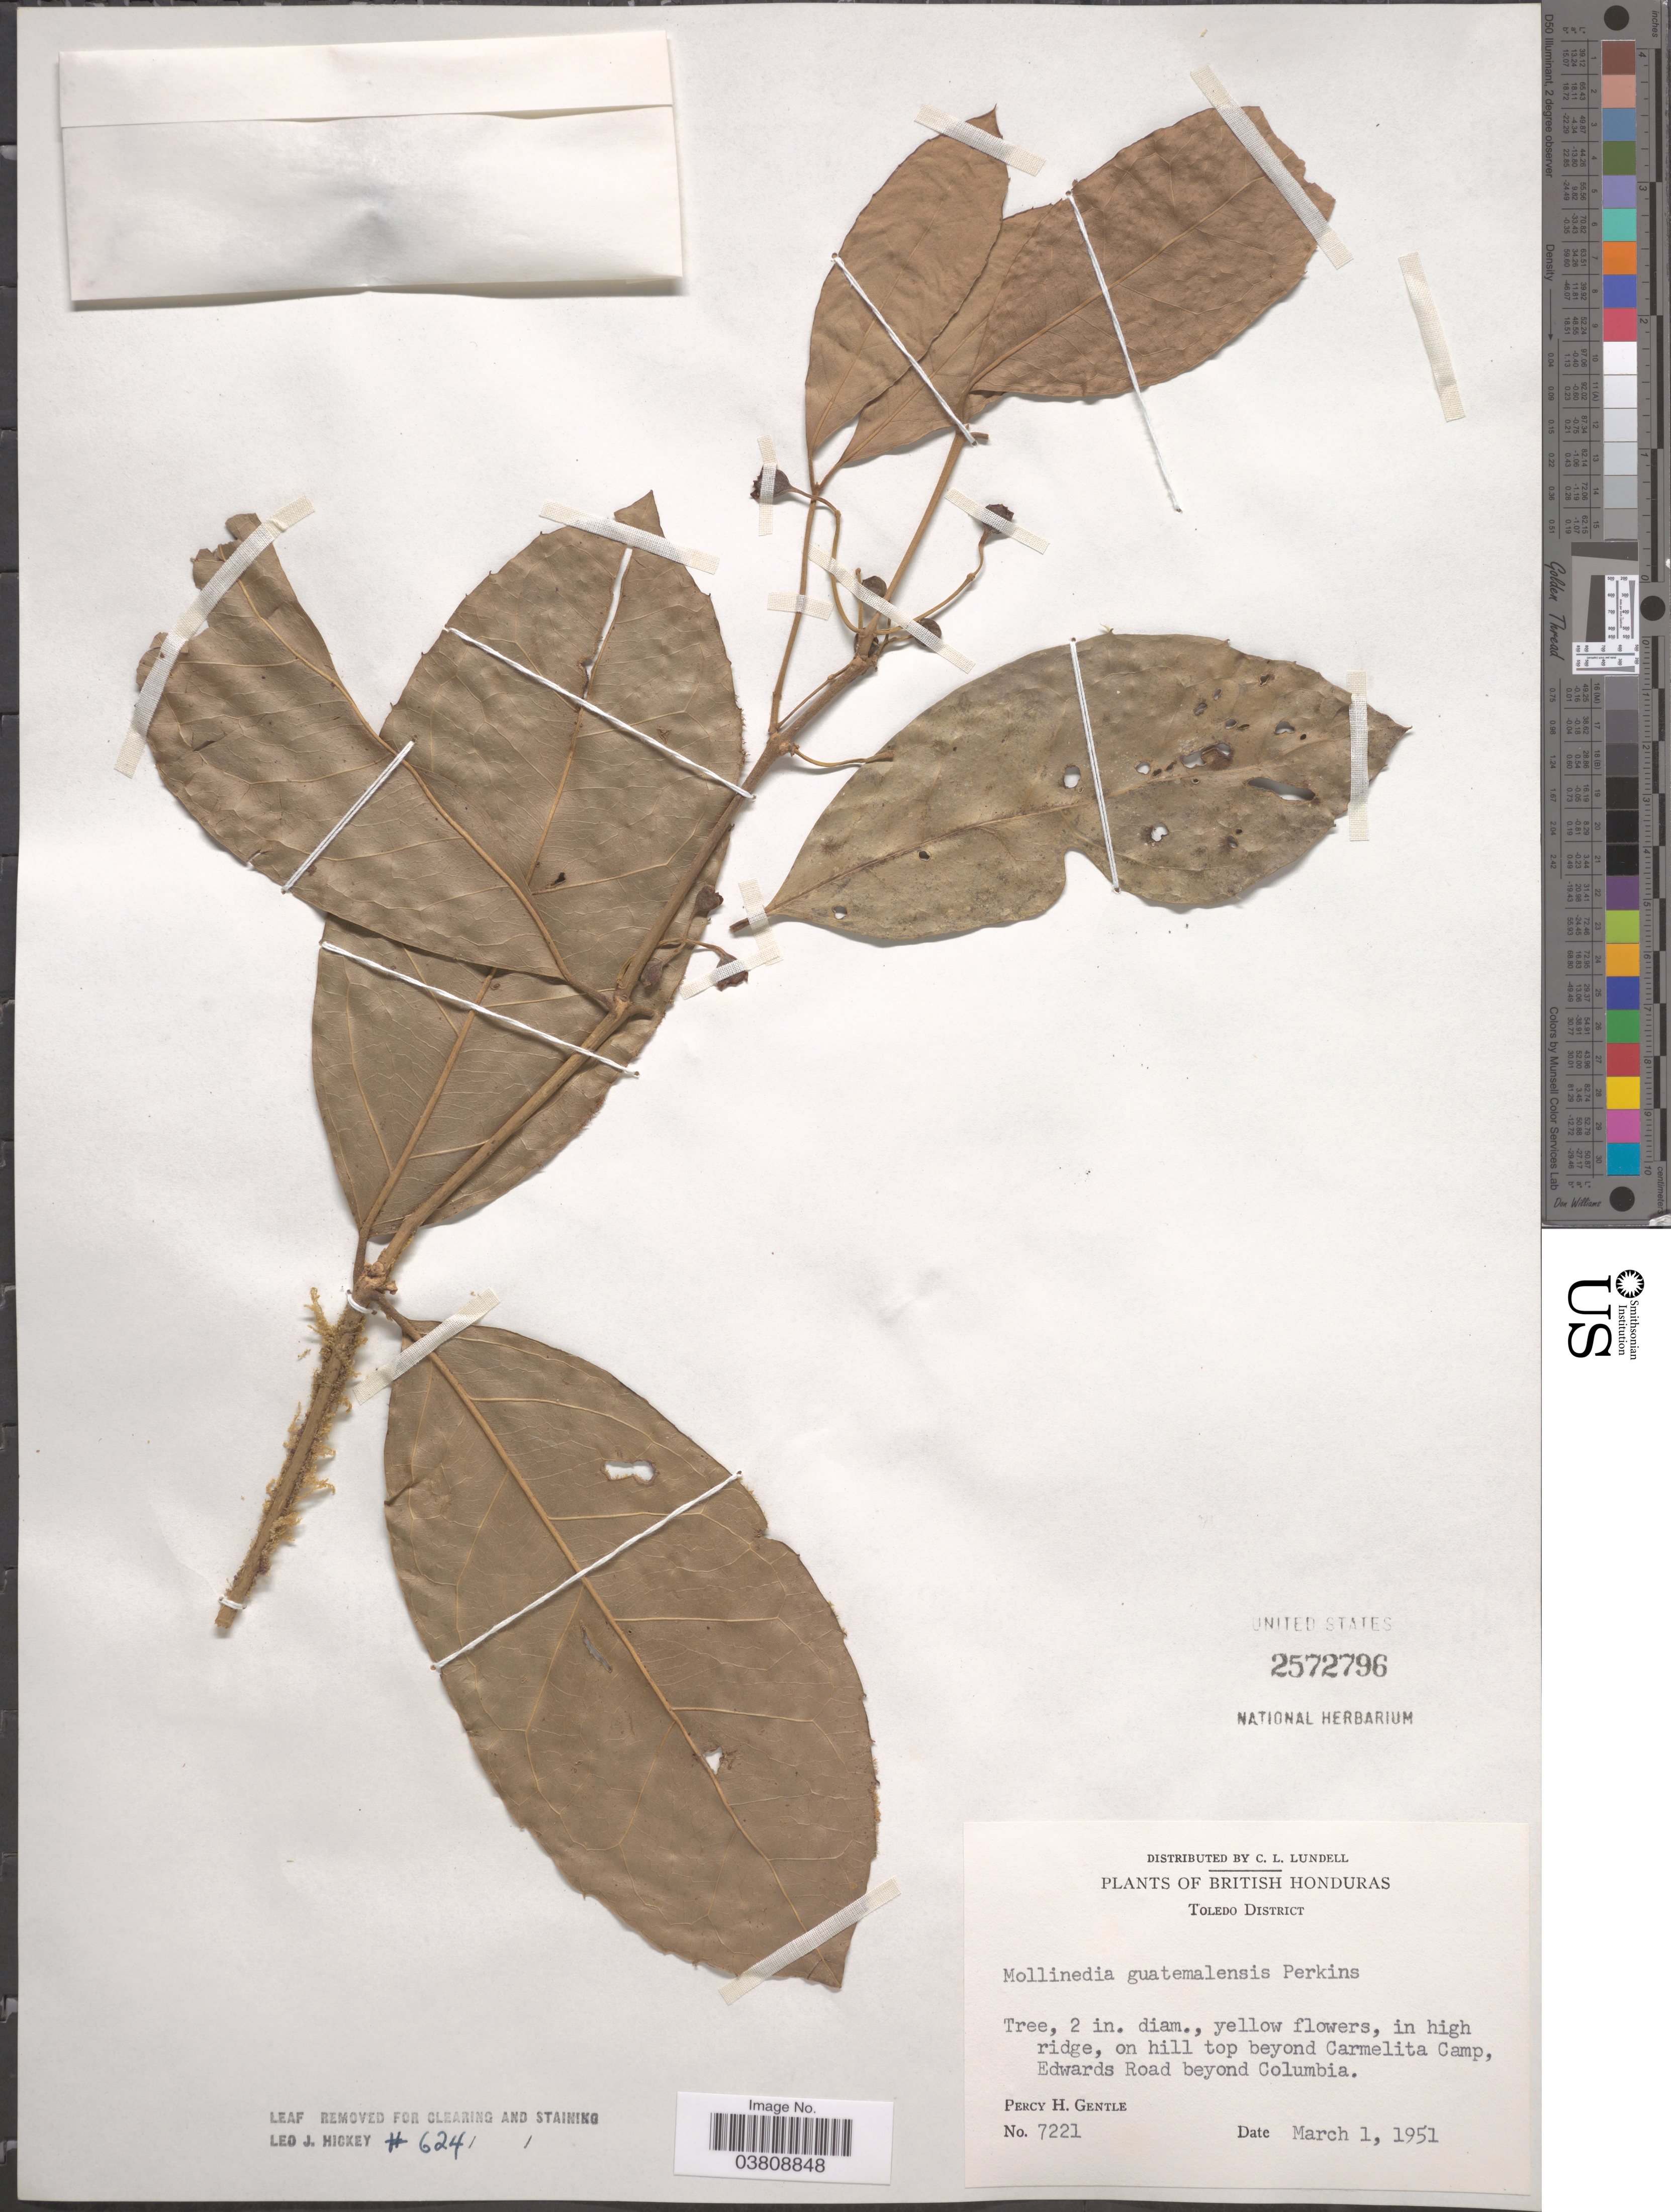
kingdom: Plantae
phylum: Tracheophyta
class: Magnoliopsida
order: Laurales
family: Monimiaceae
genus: Mollinedia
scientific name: Mollinedia guatemalensis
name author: Perkins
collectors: P. H. Gentle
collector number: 7221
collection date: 1951-03-01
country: Belize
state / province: Toledo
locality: British Honduras. Toledo District. On hill top beyond Carmelita Camp, Edwards Road beyond Columbia.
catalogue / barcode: US 2572796